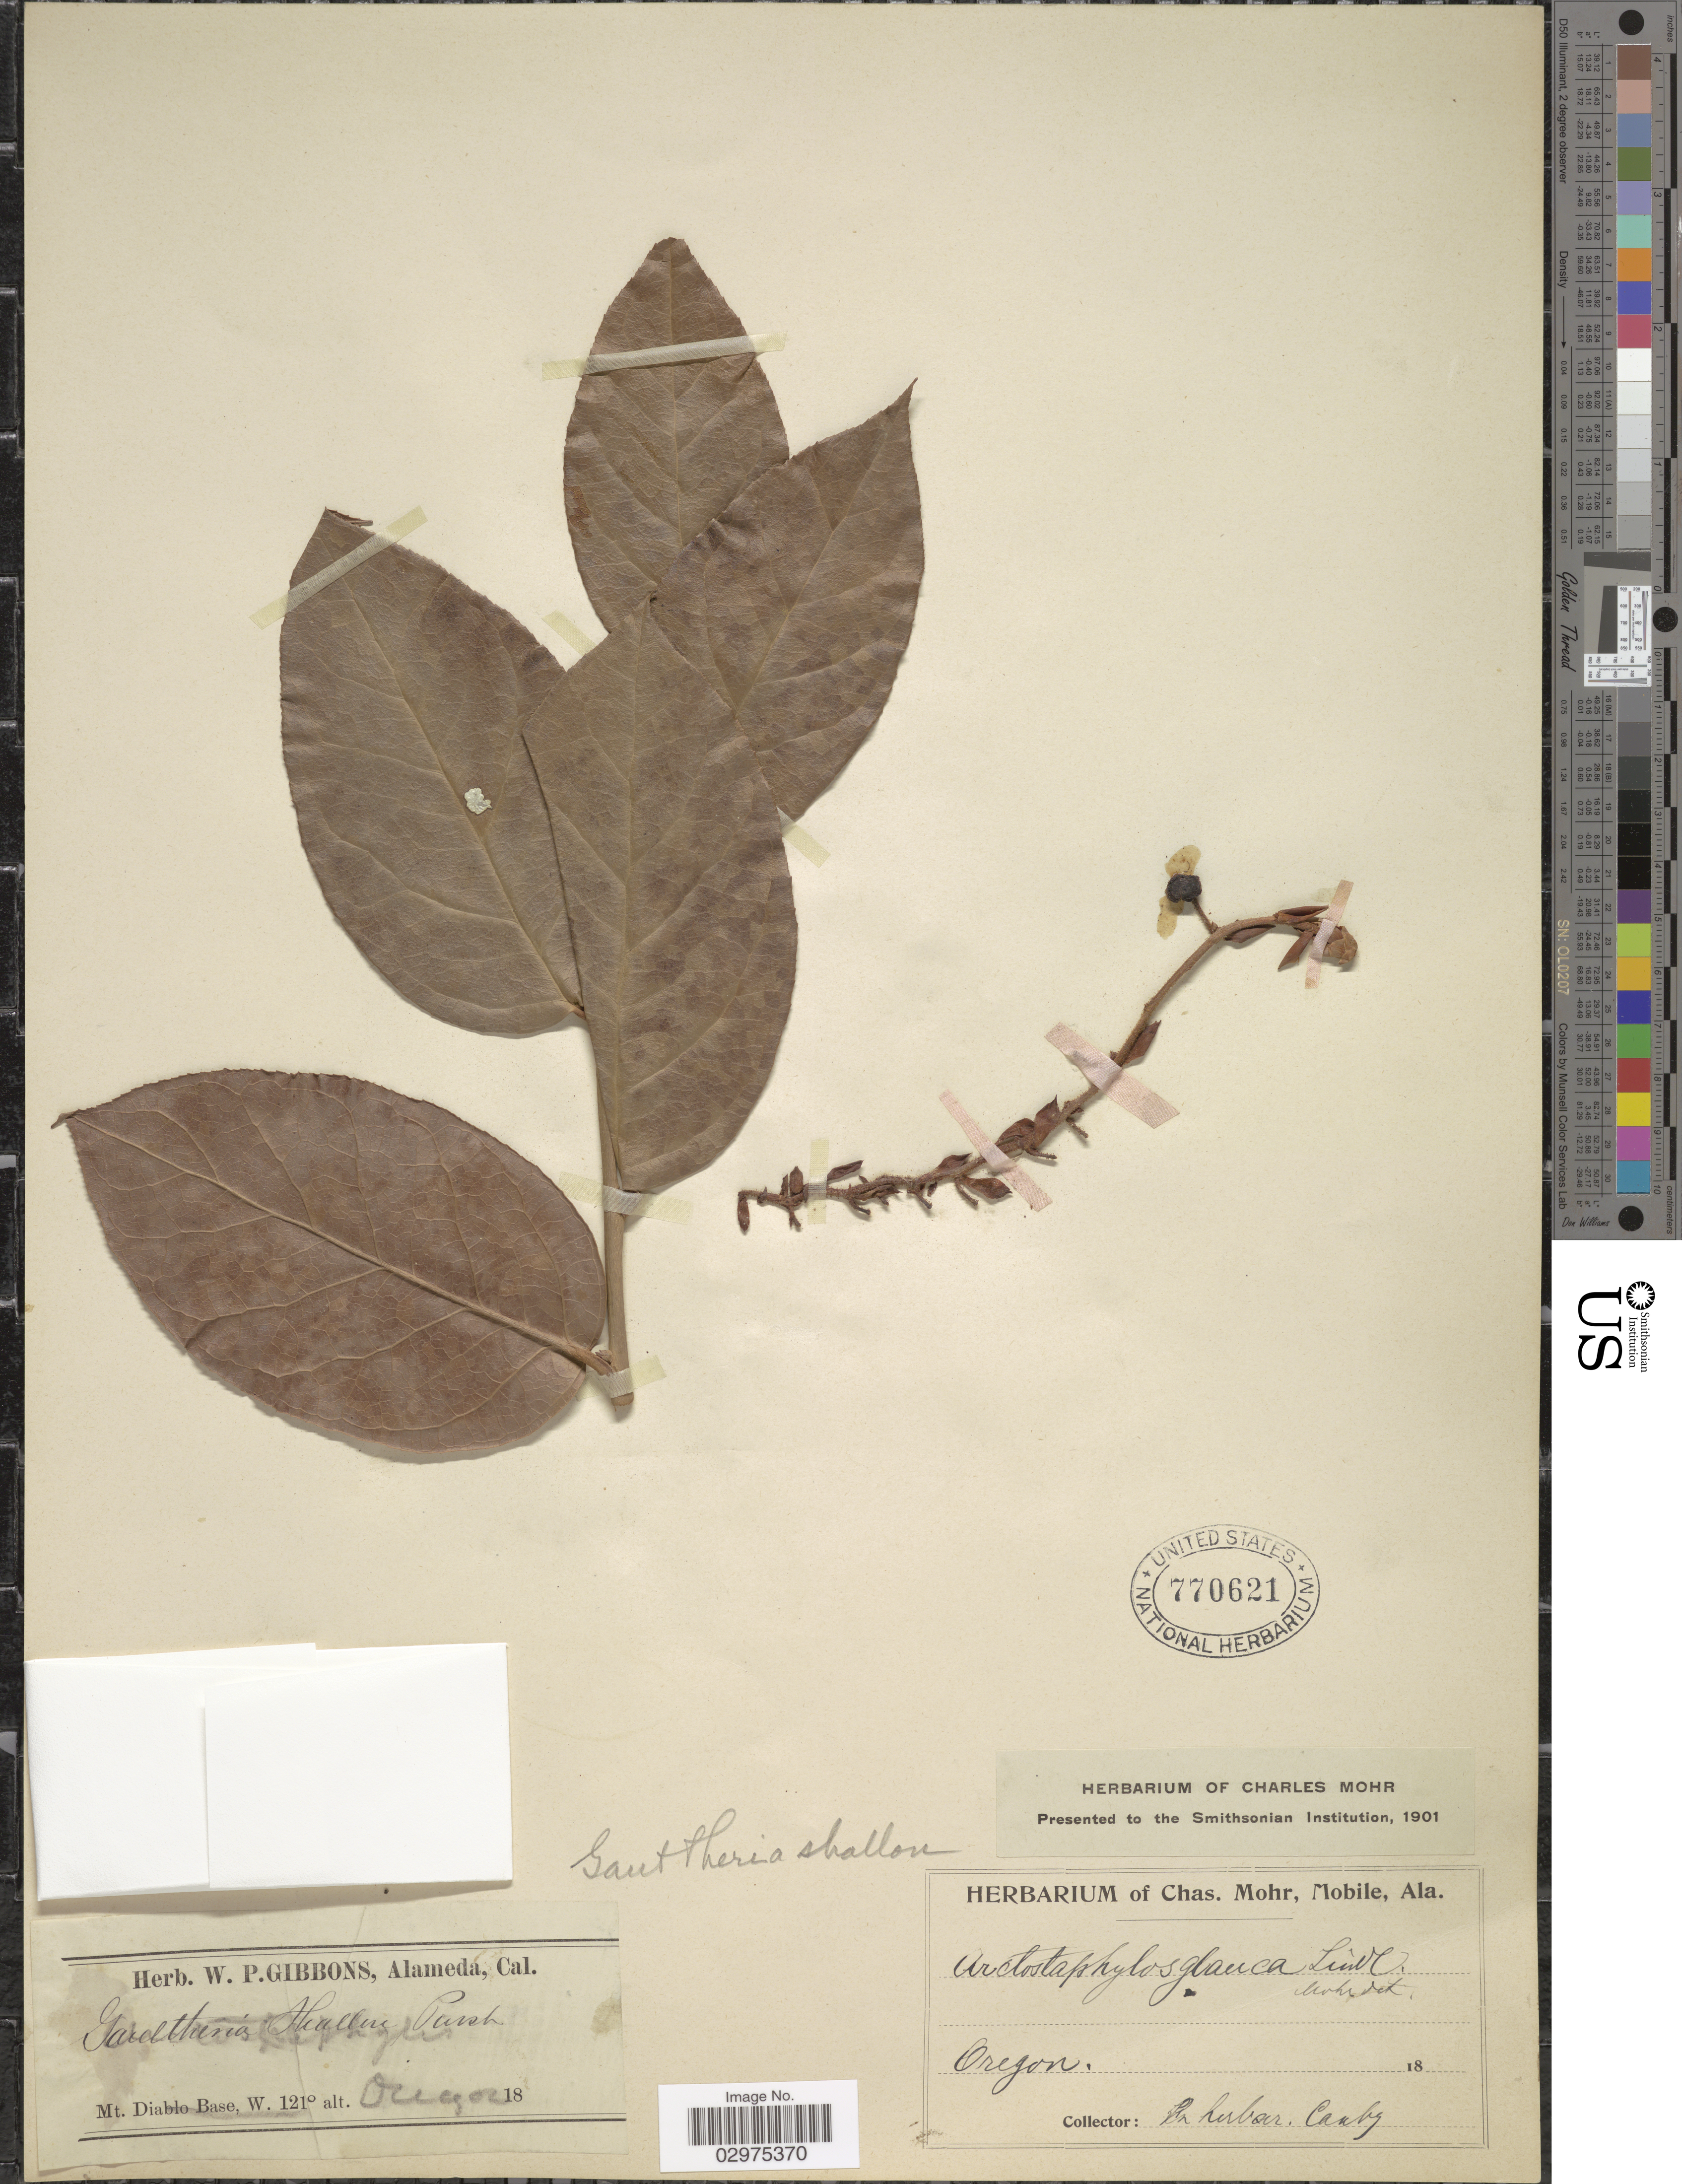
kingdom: Plantae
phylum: Tracheophyta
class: Magnoliopsida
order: Ericales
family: Ericaceae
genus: Gaultheria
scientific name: Gaultheria shallon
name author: Pursh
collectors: ex herb. Canby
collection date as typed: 18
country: United States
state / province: Oregon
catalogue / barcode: US 770621